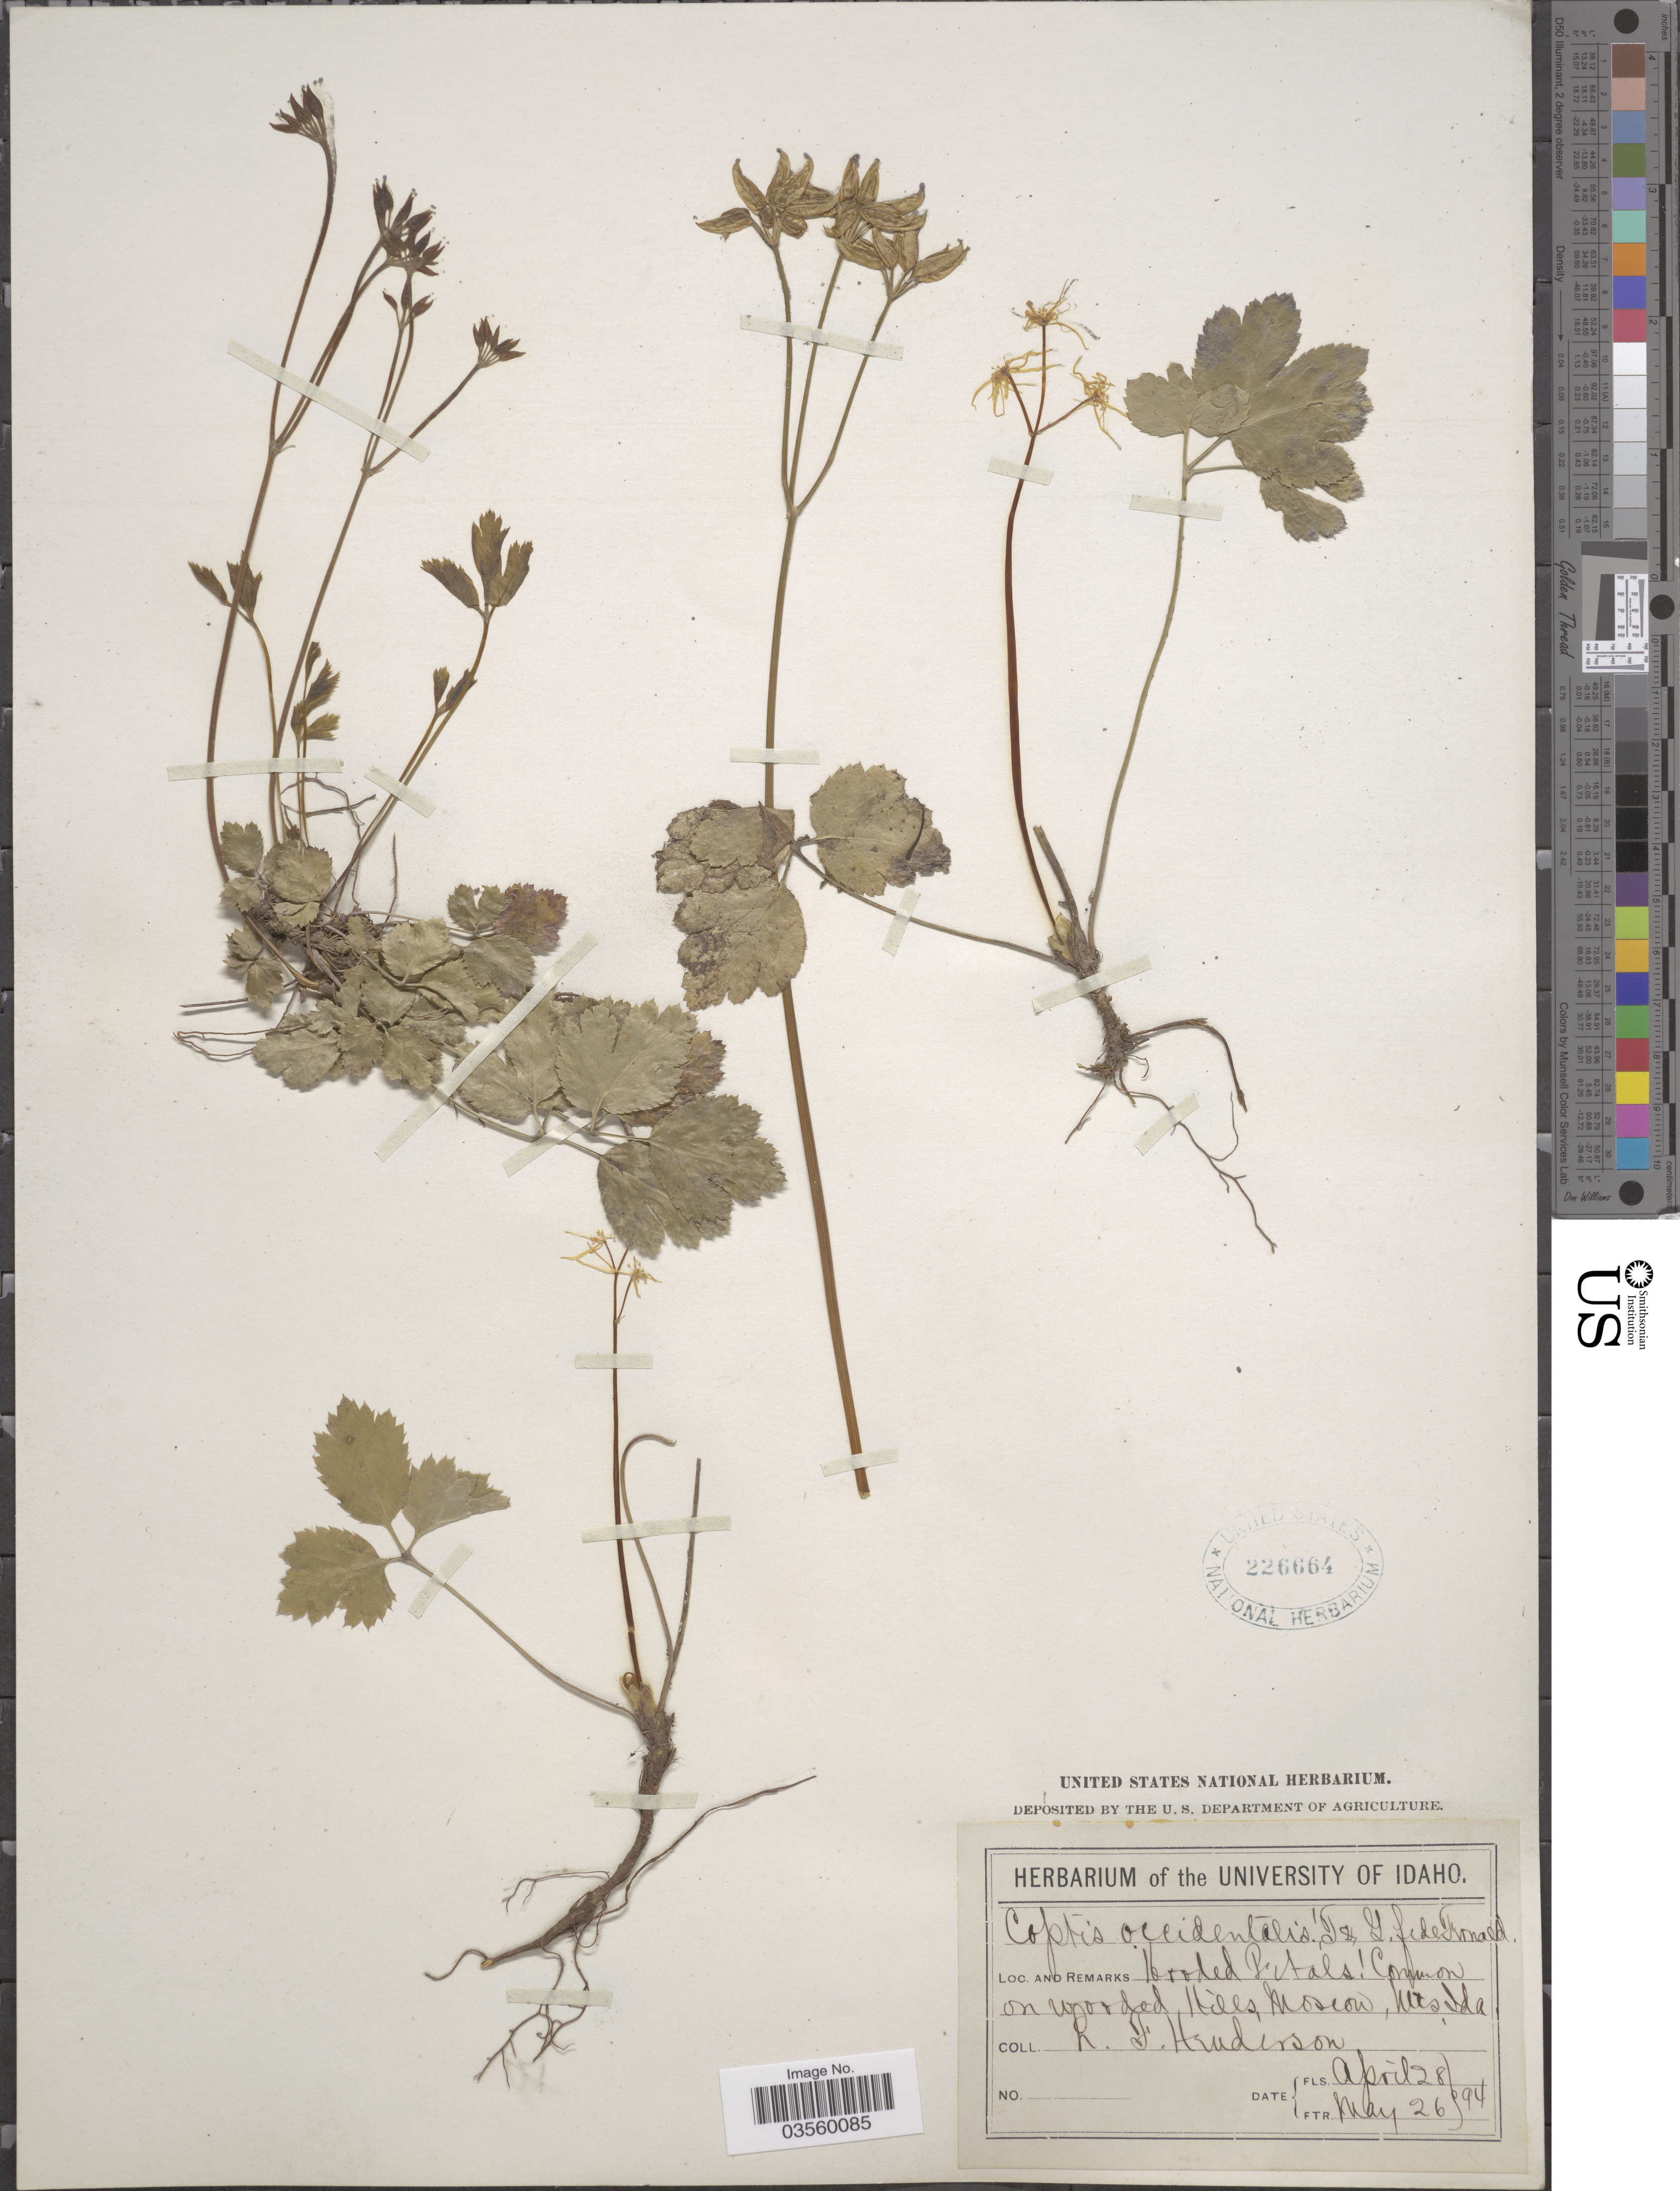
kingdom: Plantae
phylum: Tracheophyta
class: Magnoliopsida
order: Ranunculales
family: Ranunculaceae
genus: Coptis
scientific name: Coptis occidentalis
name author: Torr. & A. Gray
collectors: L. Henderson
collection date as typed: Transcribed d/m/y: 28/4/94 to 26/5/94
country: United States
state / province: Idaho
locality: Hills, Moscow, Mts.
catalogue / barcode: US 226664